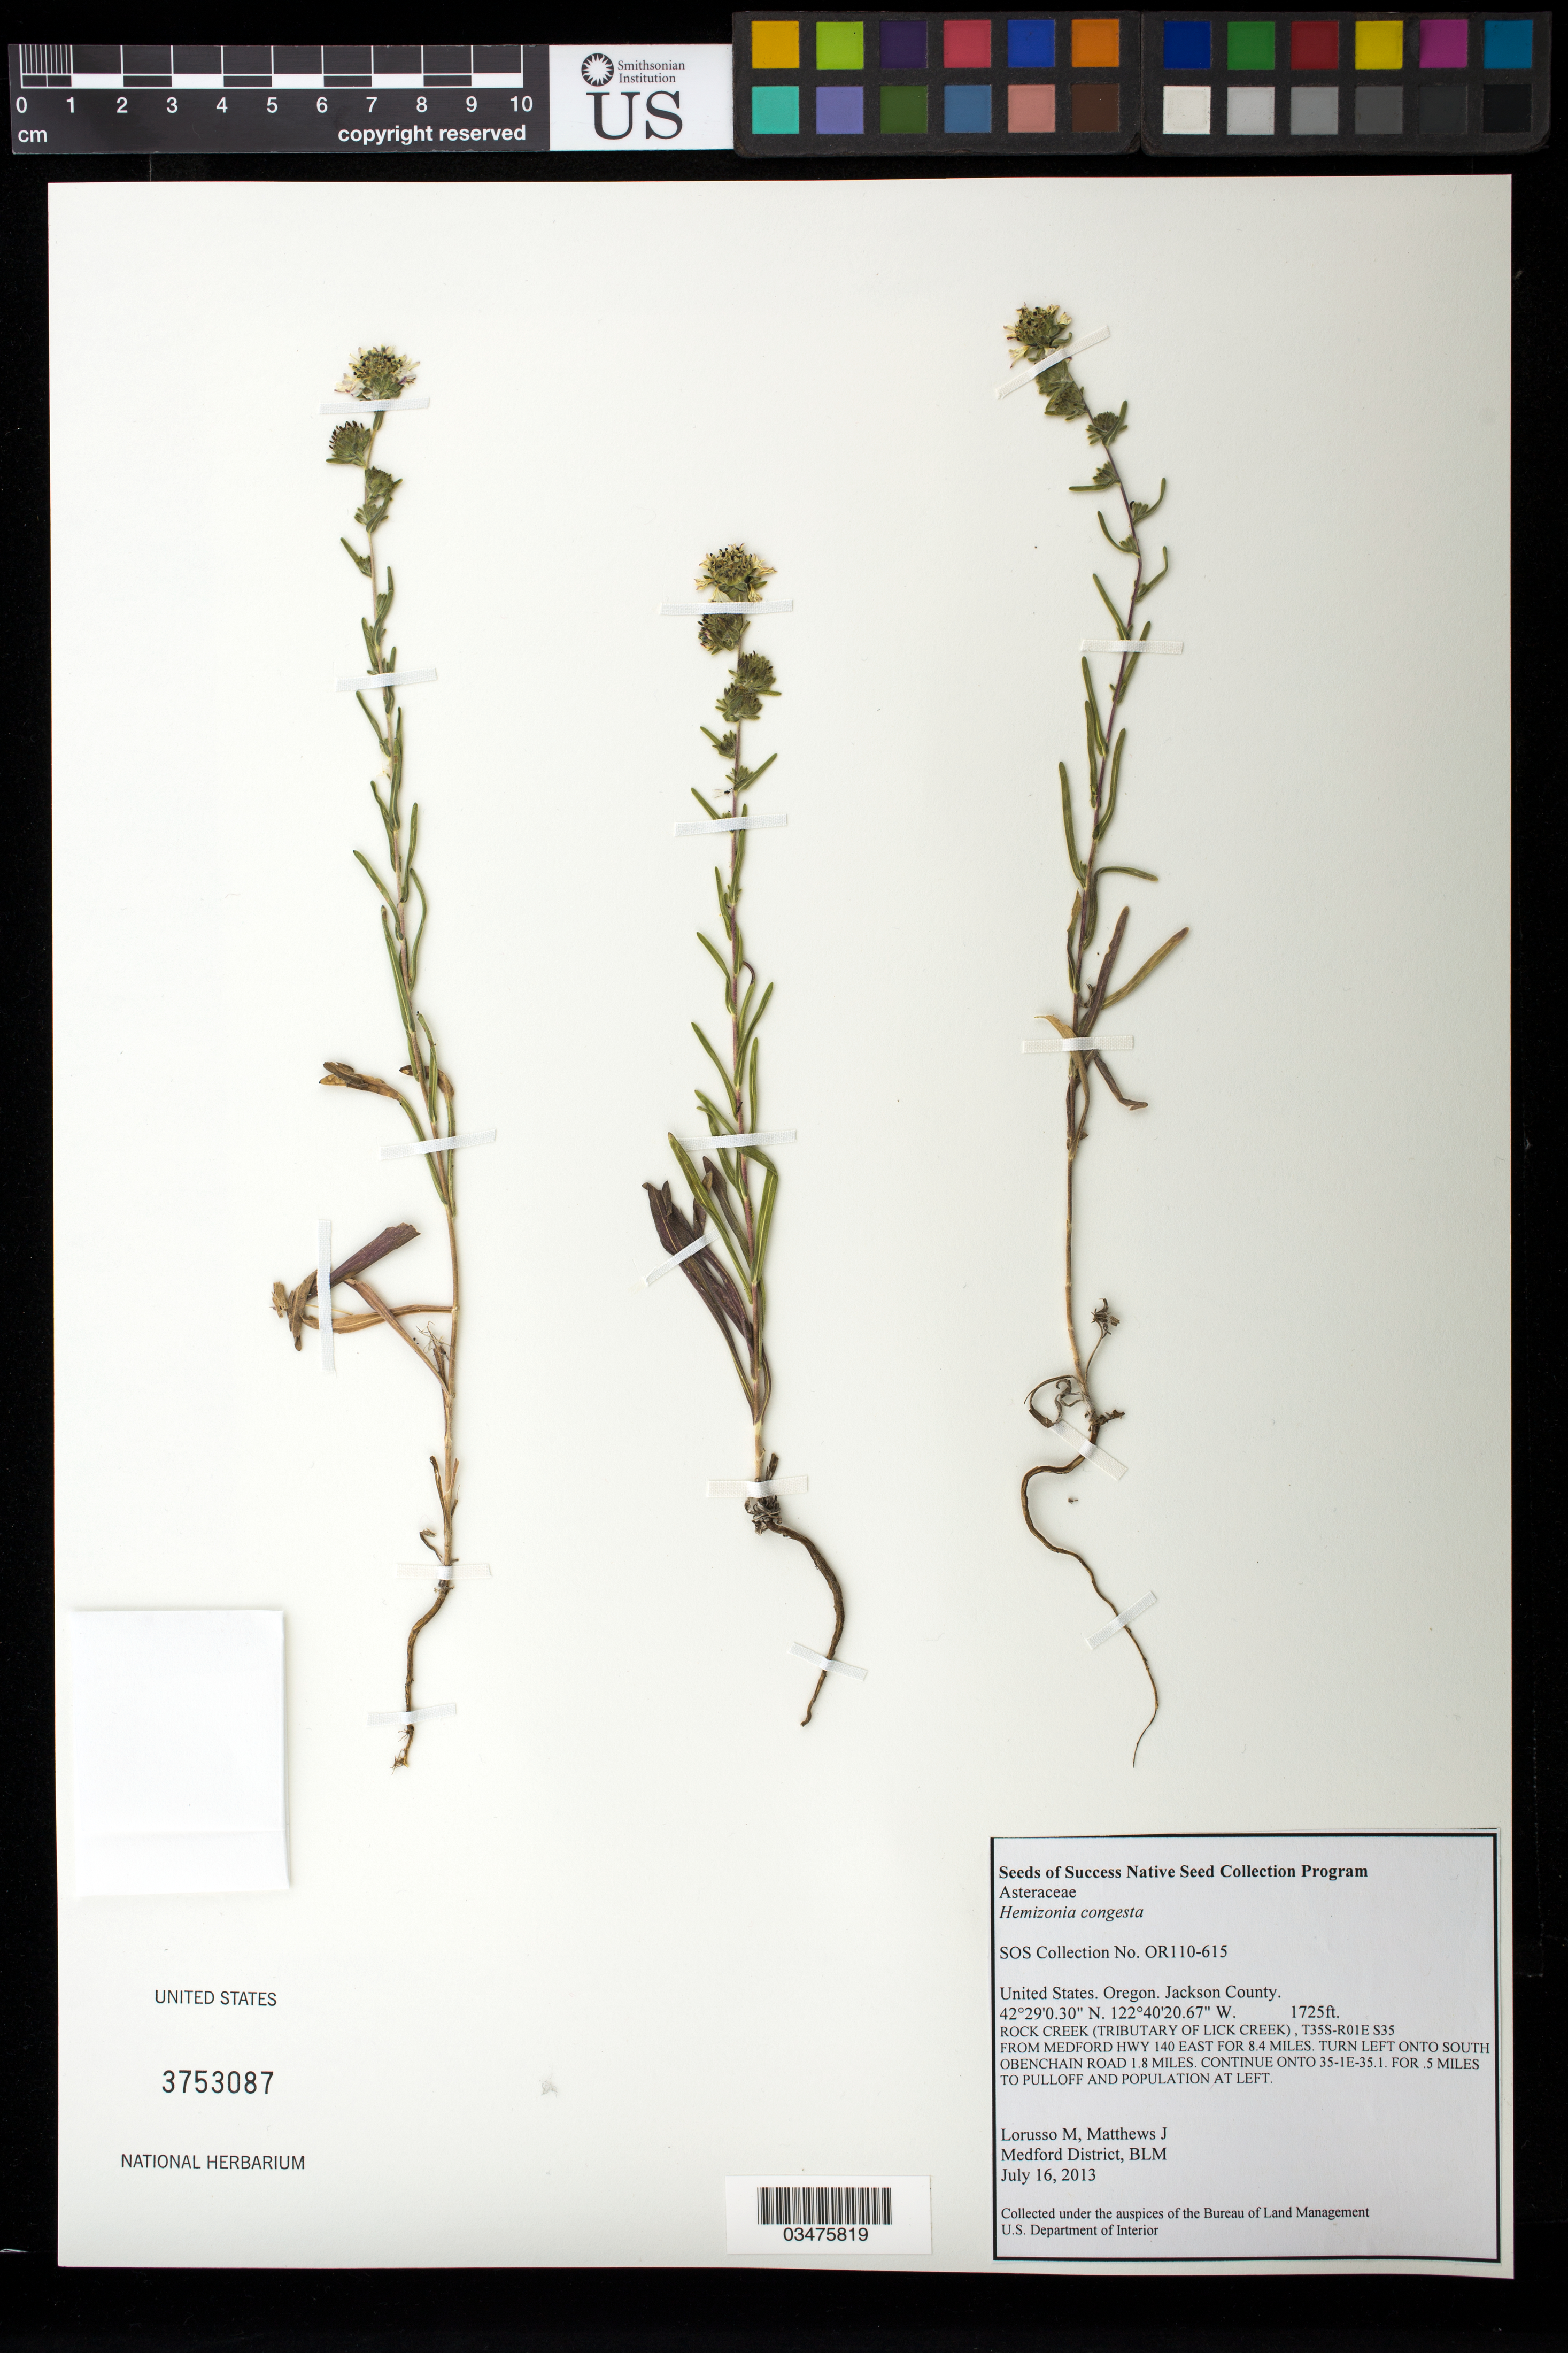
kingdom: Plantae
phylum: Tracheophyta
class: Magnoliopsida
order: Asterales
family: Asteraceae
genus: Hemizonia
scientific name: Hemizonia congesta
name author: DC.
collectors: M. Lorusso & J. Matthews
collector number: OR110-615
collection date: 2013-07-16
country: United States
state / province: Oregon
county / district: Jackson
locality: Rock Creek (tributary of Lick Creek).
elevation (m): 526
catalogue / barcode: US 3753087